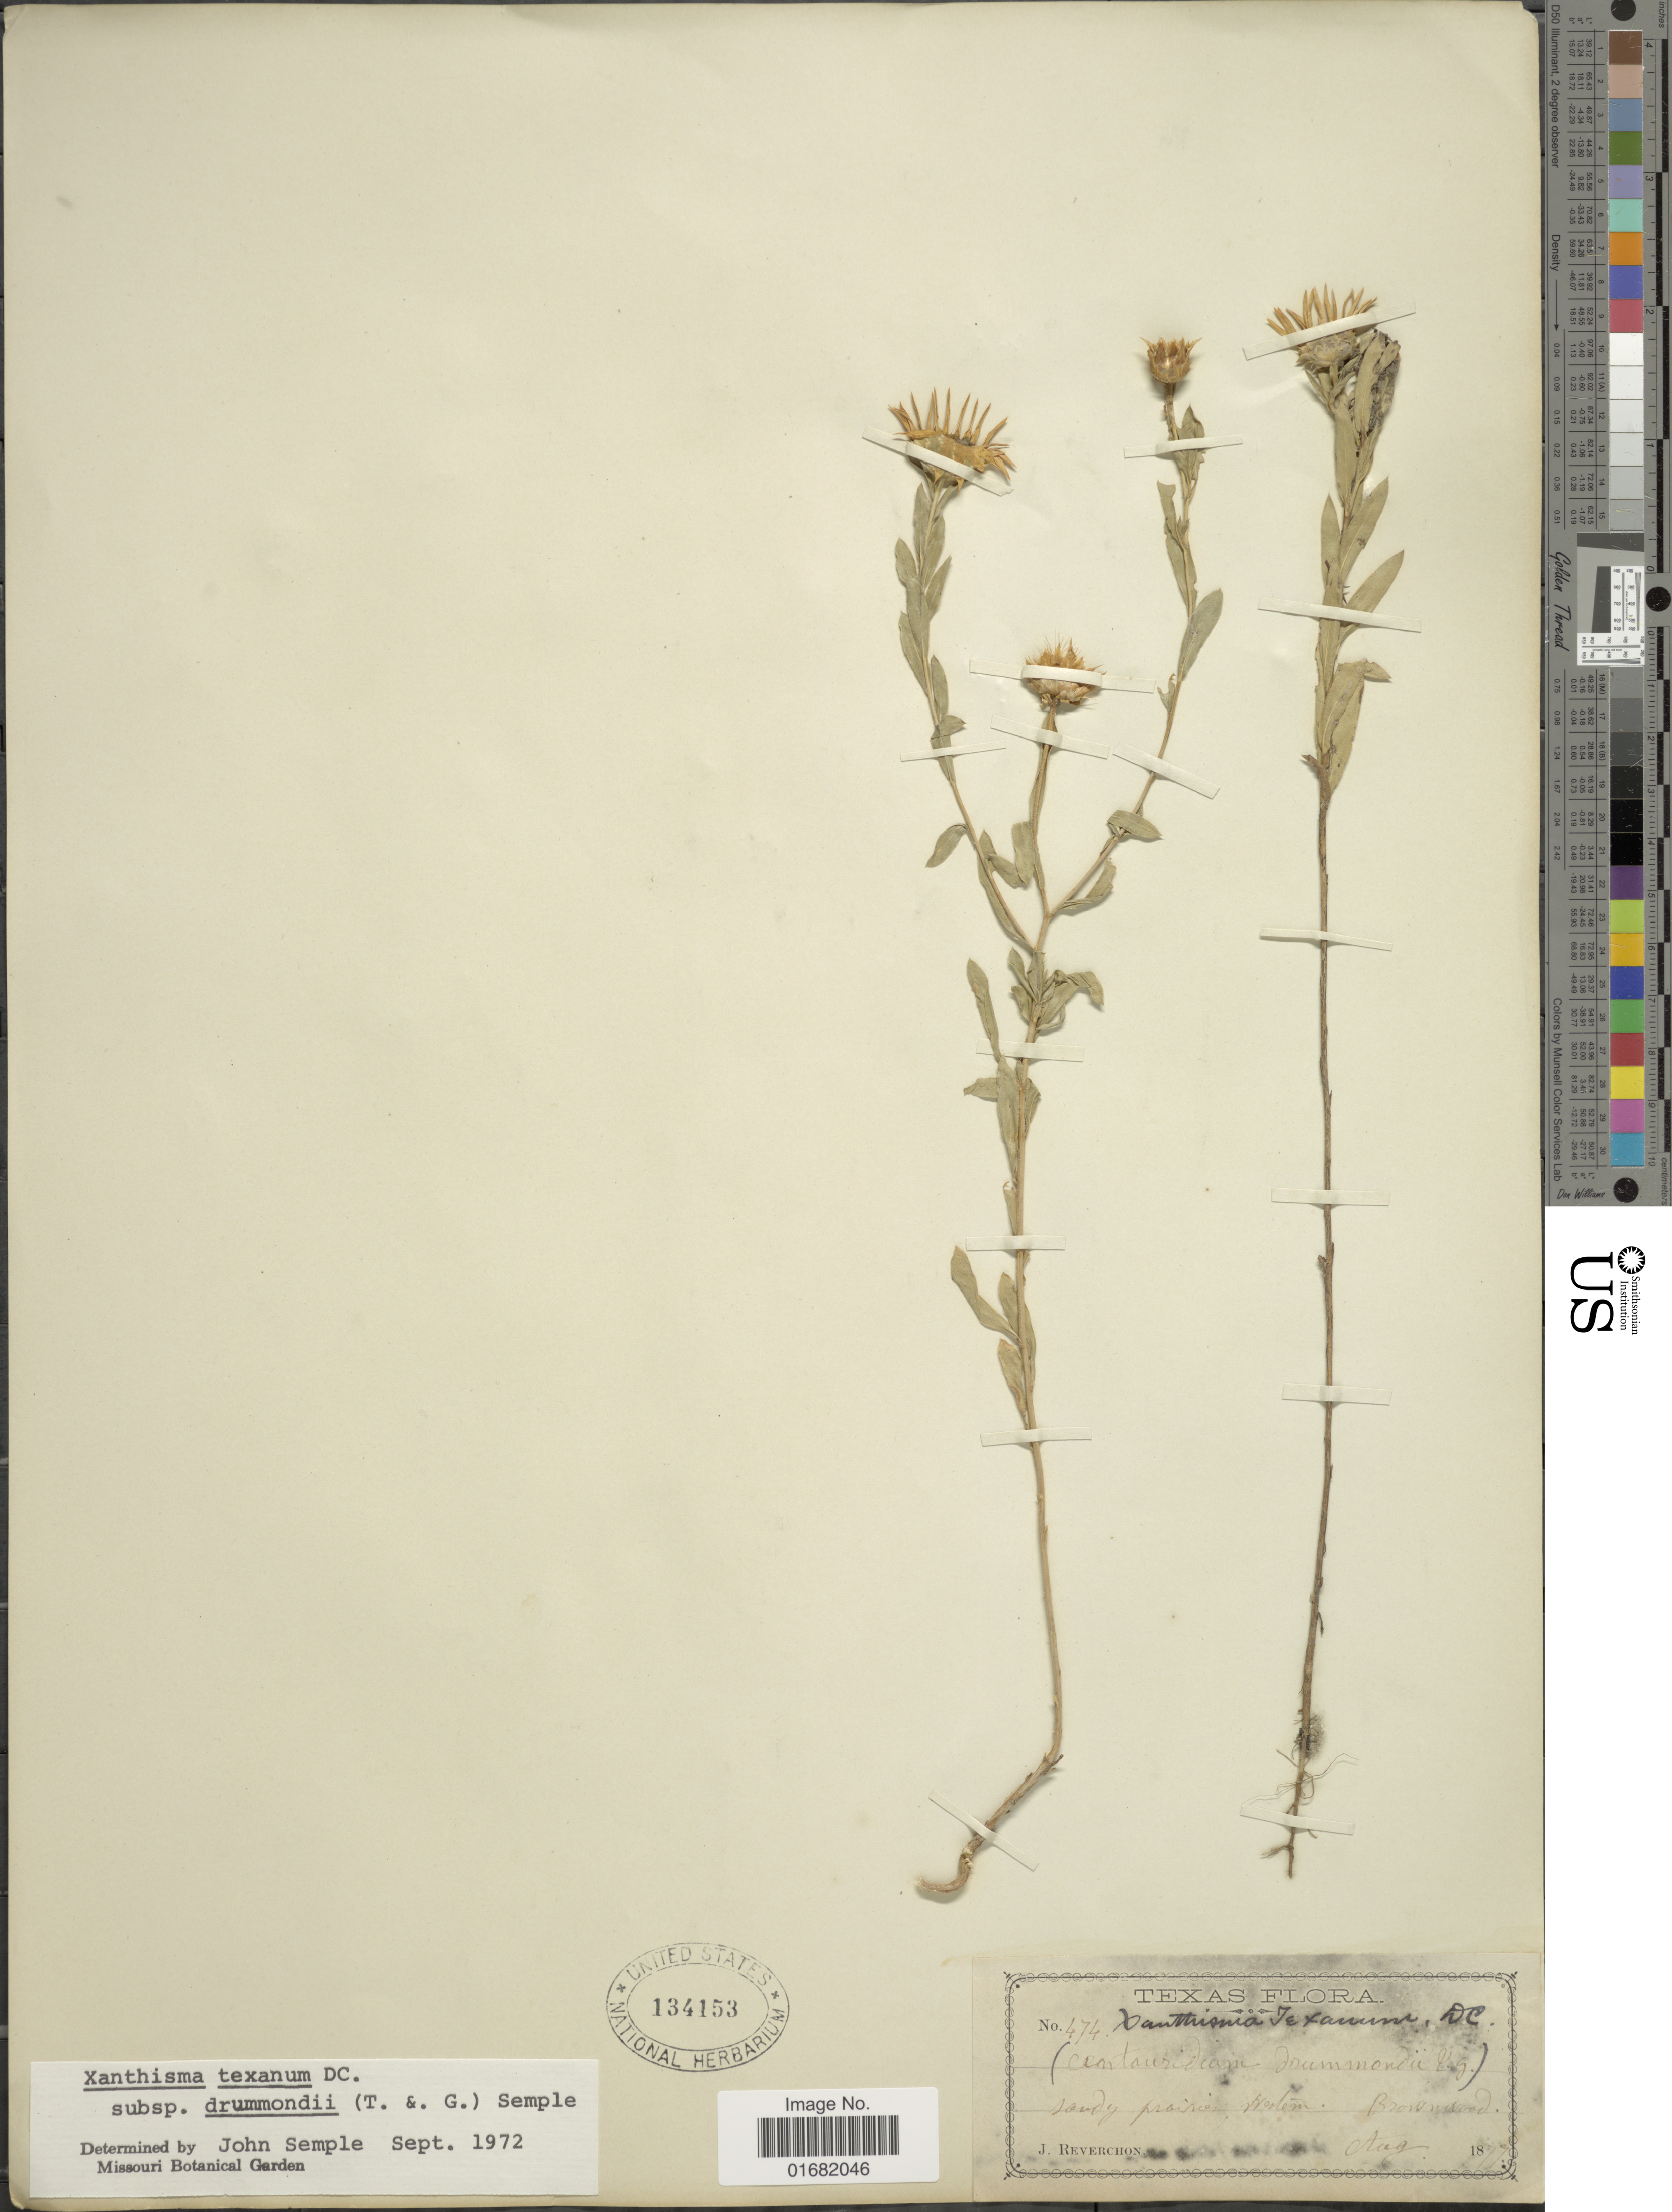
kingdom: Plantae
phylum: Tracheophyta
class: Magnoliopsida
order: Asterales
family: Asteraceae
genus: Xanthisma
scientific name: Xanthisma texanum subsp. drummondii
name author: (Torr. & A. Gray) Semple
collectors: J. Reverchon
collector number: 474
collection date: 1877-08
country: United States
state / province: Texas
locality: Brownswood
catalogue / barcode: US 134153